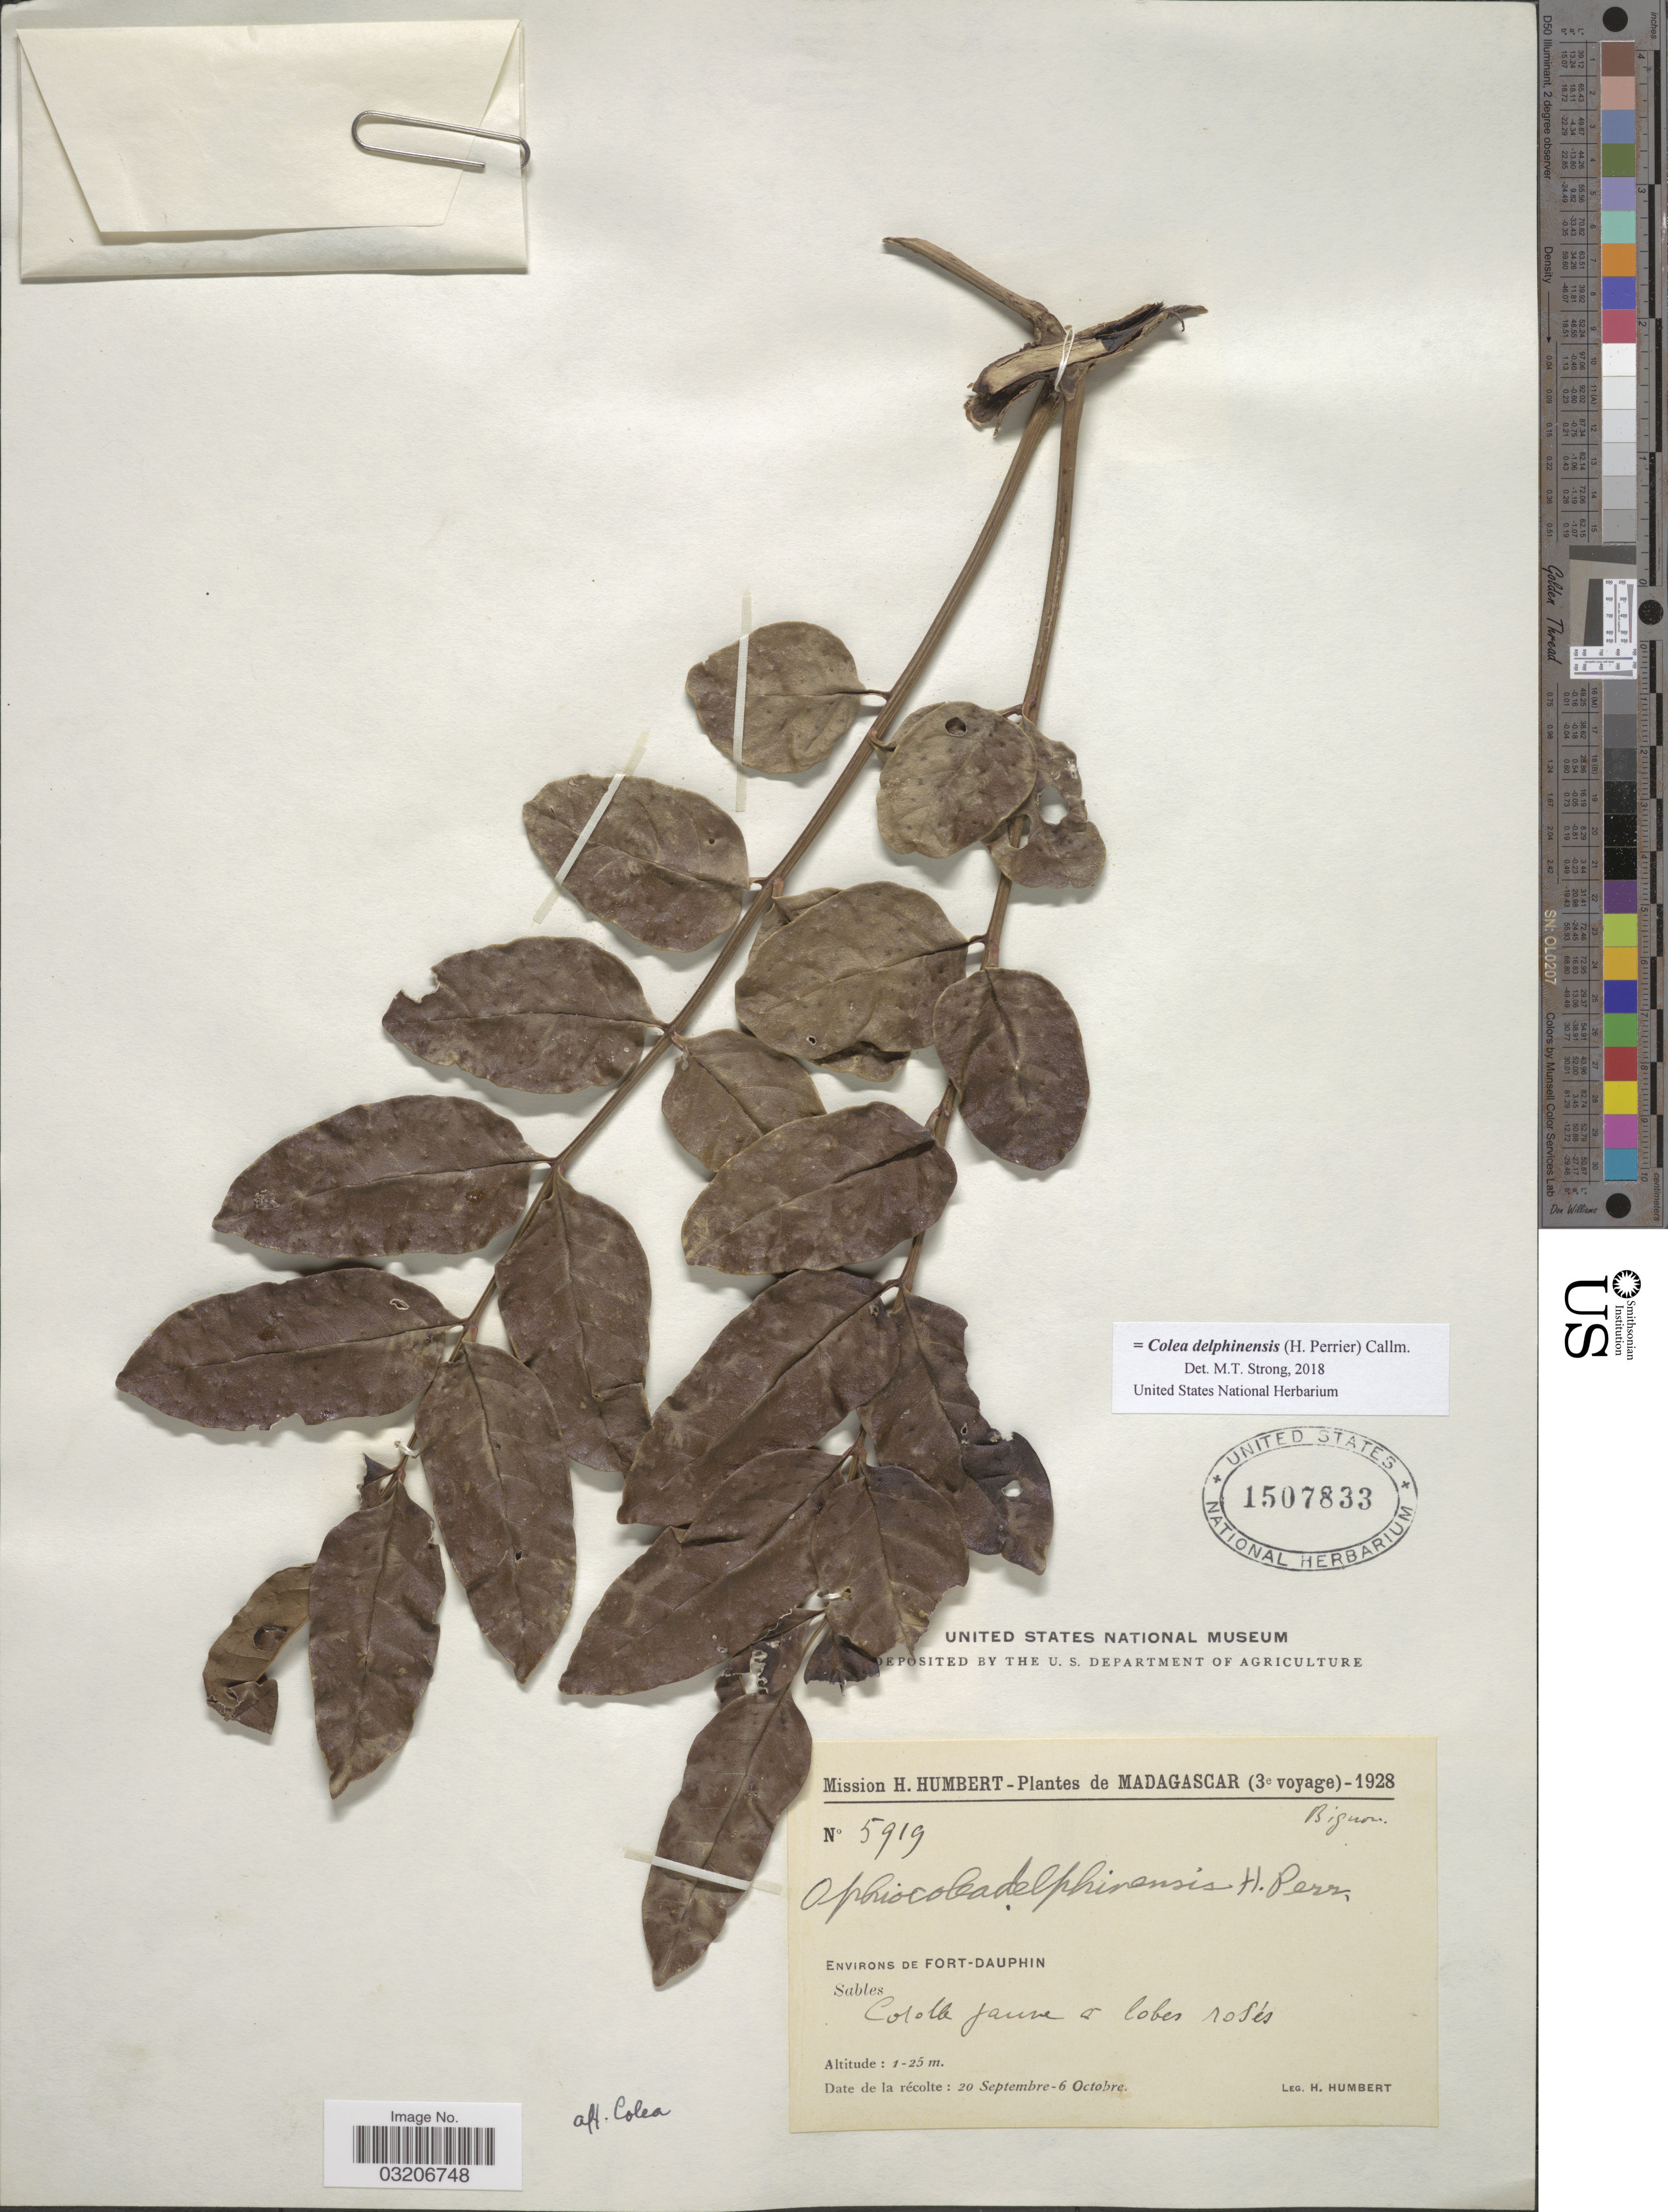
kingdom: Plantae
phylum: Tracheophyta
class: Magnoliopsida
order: Lamiales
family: Bignoniaceae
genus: Colea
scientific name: Colea delphinensis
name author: (H. Perrier) Callm. et al.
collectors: H. Humbert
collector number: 5919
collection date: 1928-09-20/1928-10-06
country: Madagascar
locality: Environs de Fort-Dauphin. Sables.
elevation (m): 1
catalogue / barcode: US 1507833